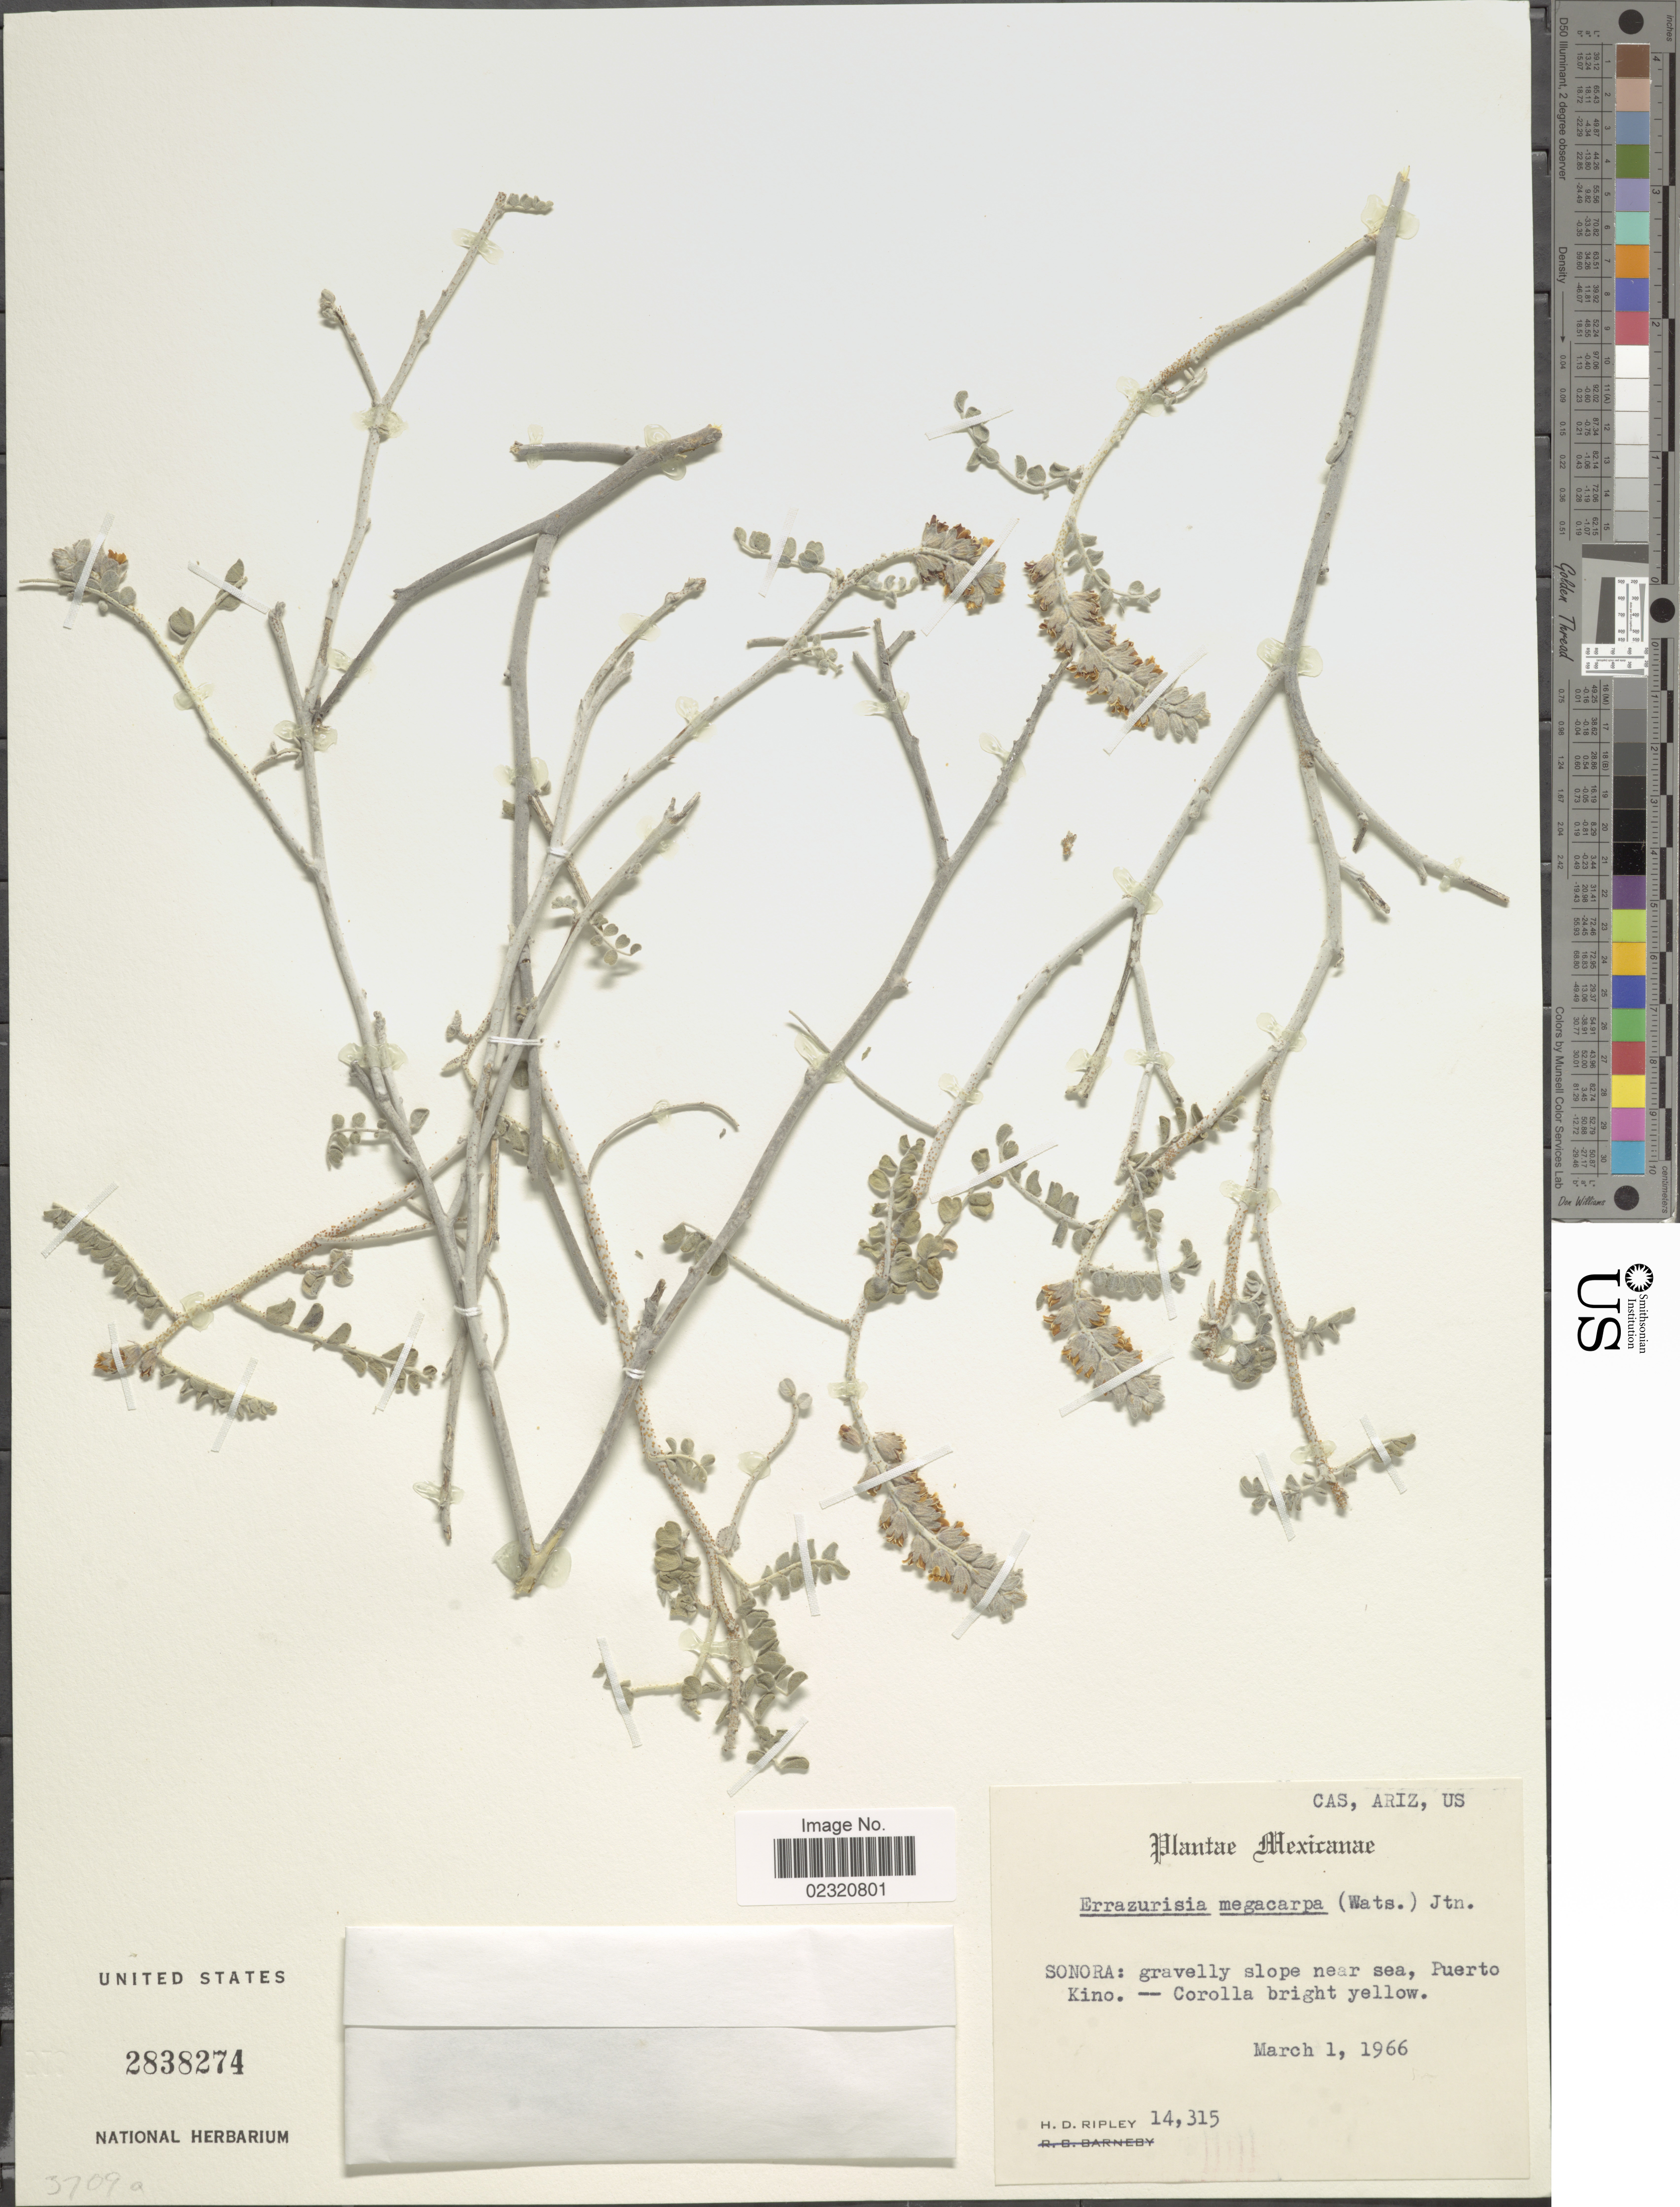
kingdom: Plantae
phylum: Tracheophyta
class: Magnoliopsida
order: Fabales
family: Fabaceae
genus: Errazurizia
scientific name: Errazurizia megacarpa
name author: I.M. Johnst.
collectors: H. Ripley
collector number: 14315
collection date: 1966-03-01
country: Mexico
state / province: Sonora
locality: Puerto Kino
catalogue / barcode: US 2838274